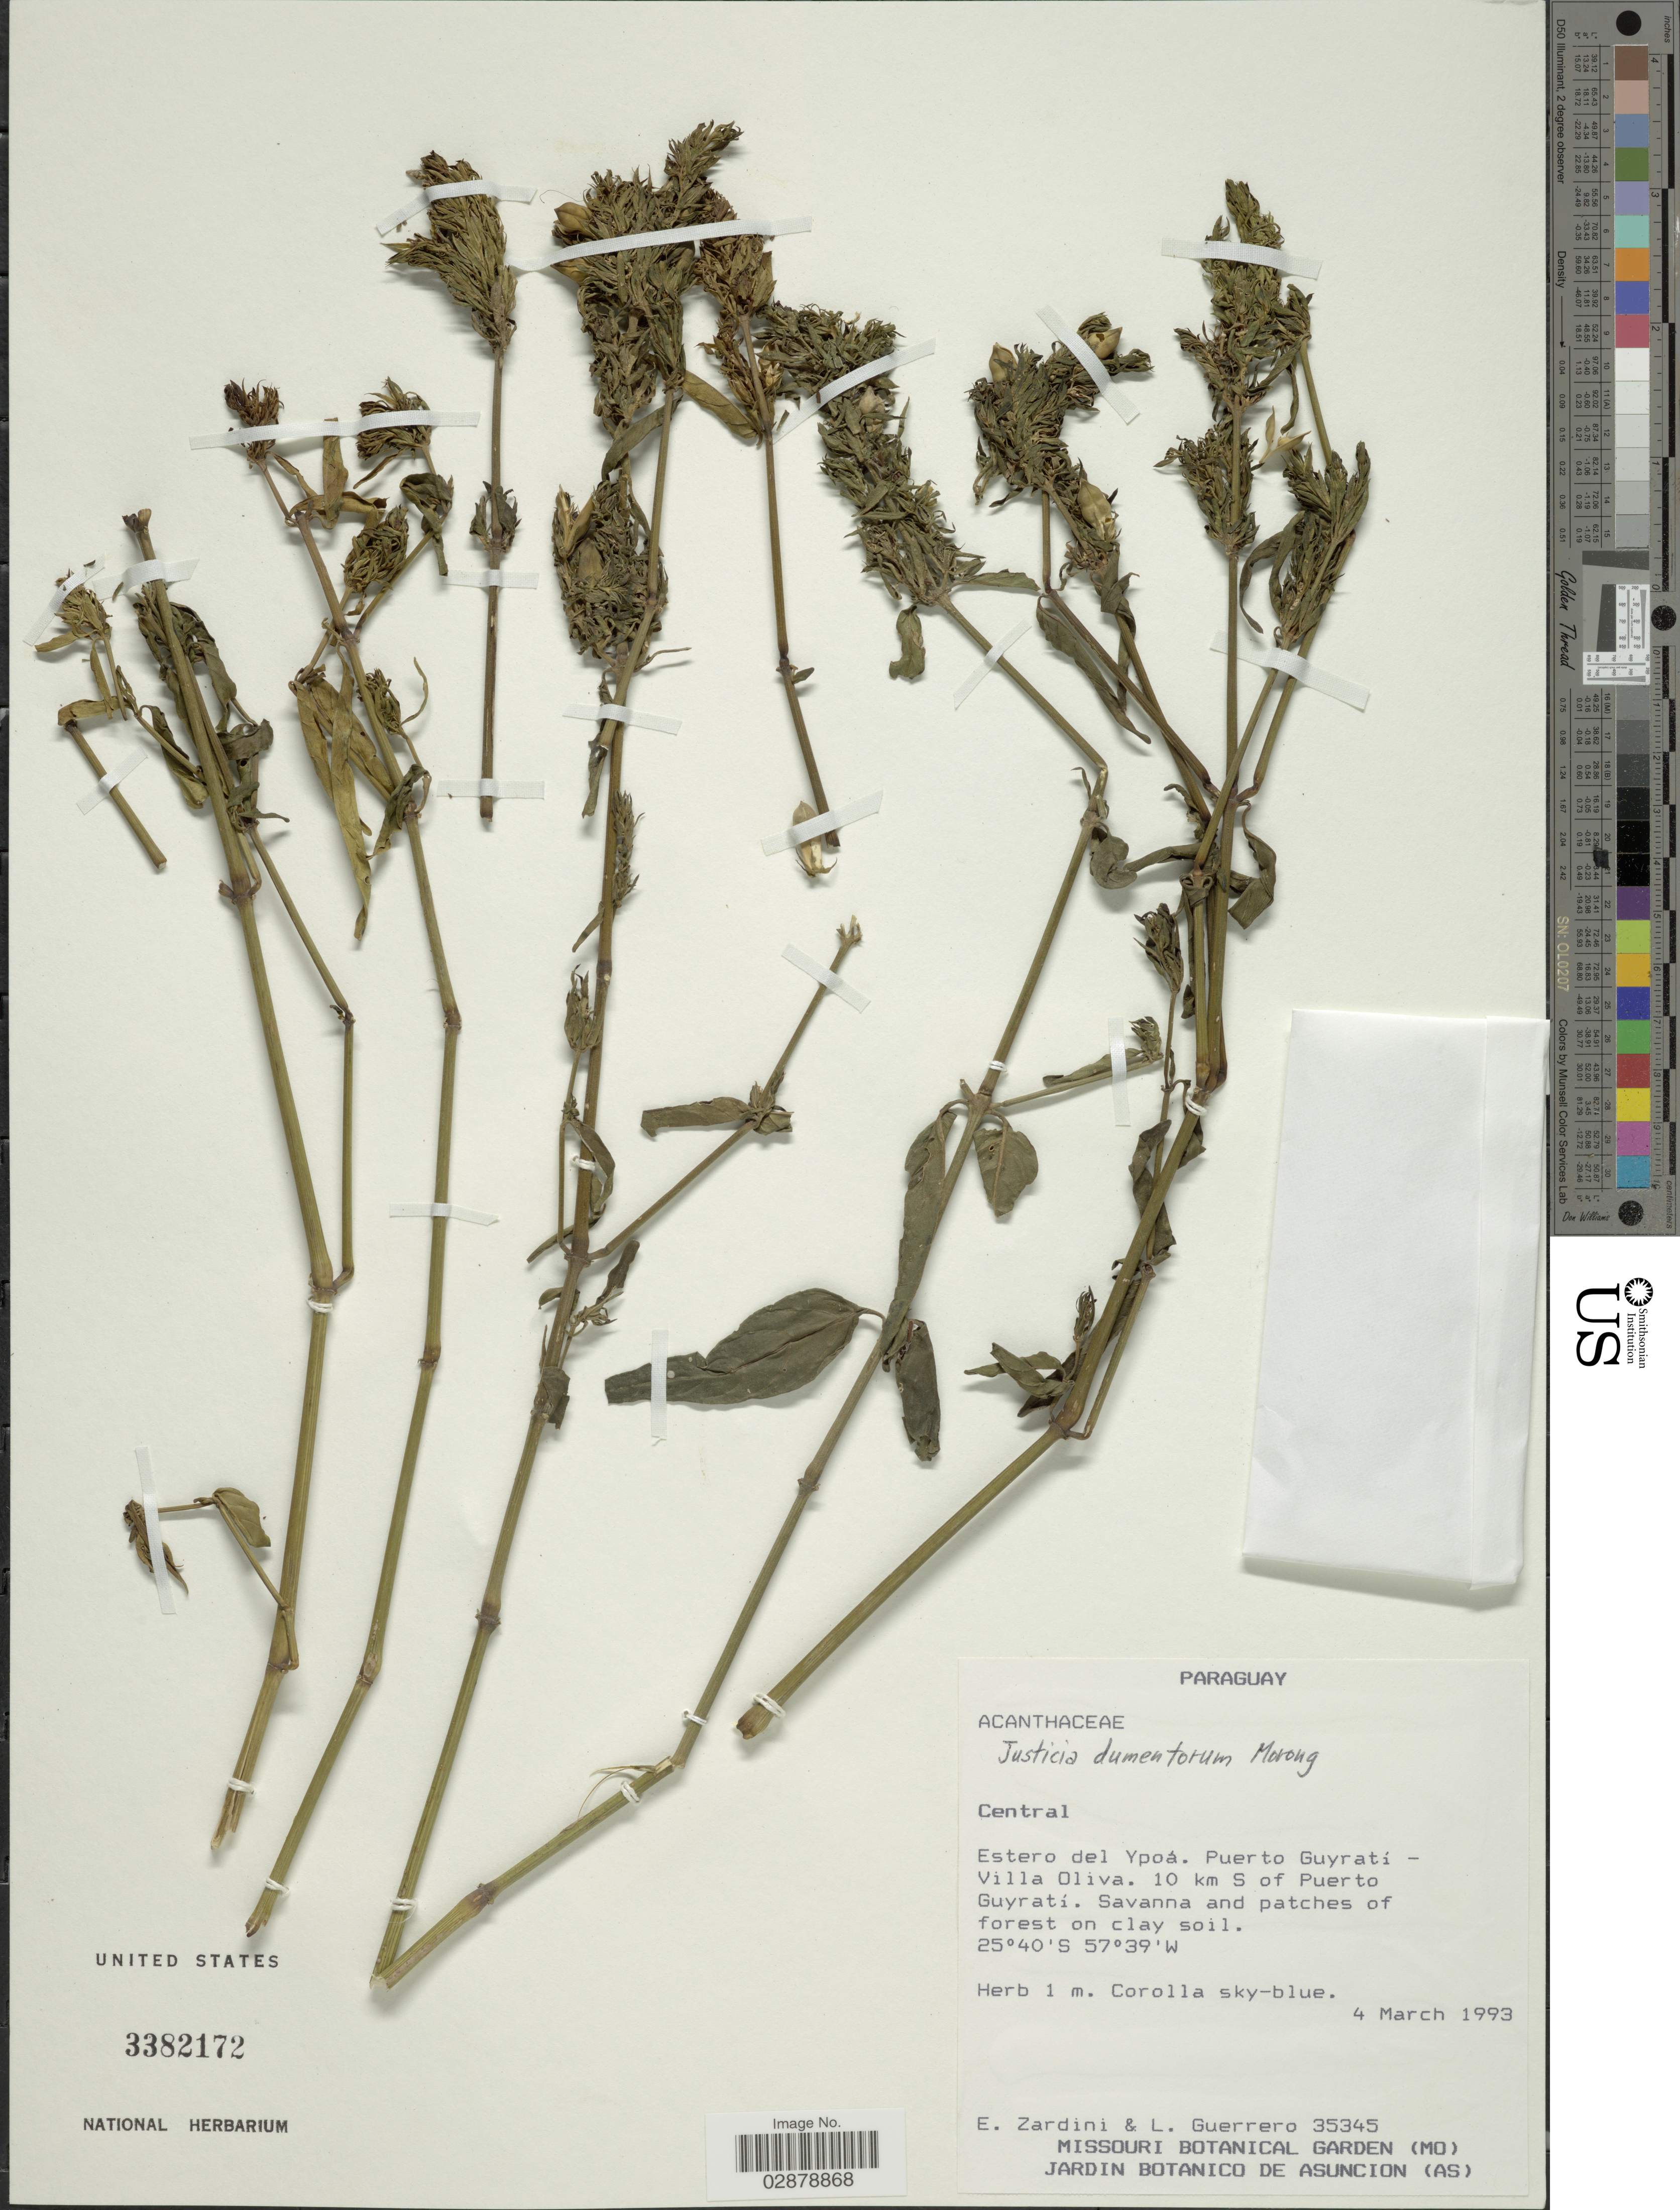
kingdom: Plantae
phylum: Tracheophyta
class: Magnoliopsida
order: Lamiales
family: Acanthaceae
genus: Justicia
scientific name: Justicia dumetorum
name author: Morong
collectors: E. Zardini & L. Guerrero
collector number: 35345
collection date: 1993-03-04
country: Paraguay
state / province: Central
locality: Estero del Ypoá. Puerto Guyratí - Villa Oliva. 10 km S of Puerto Guyratí.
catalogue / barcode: US 3382172